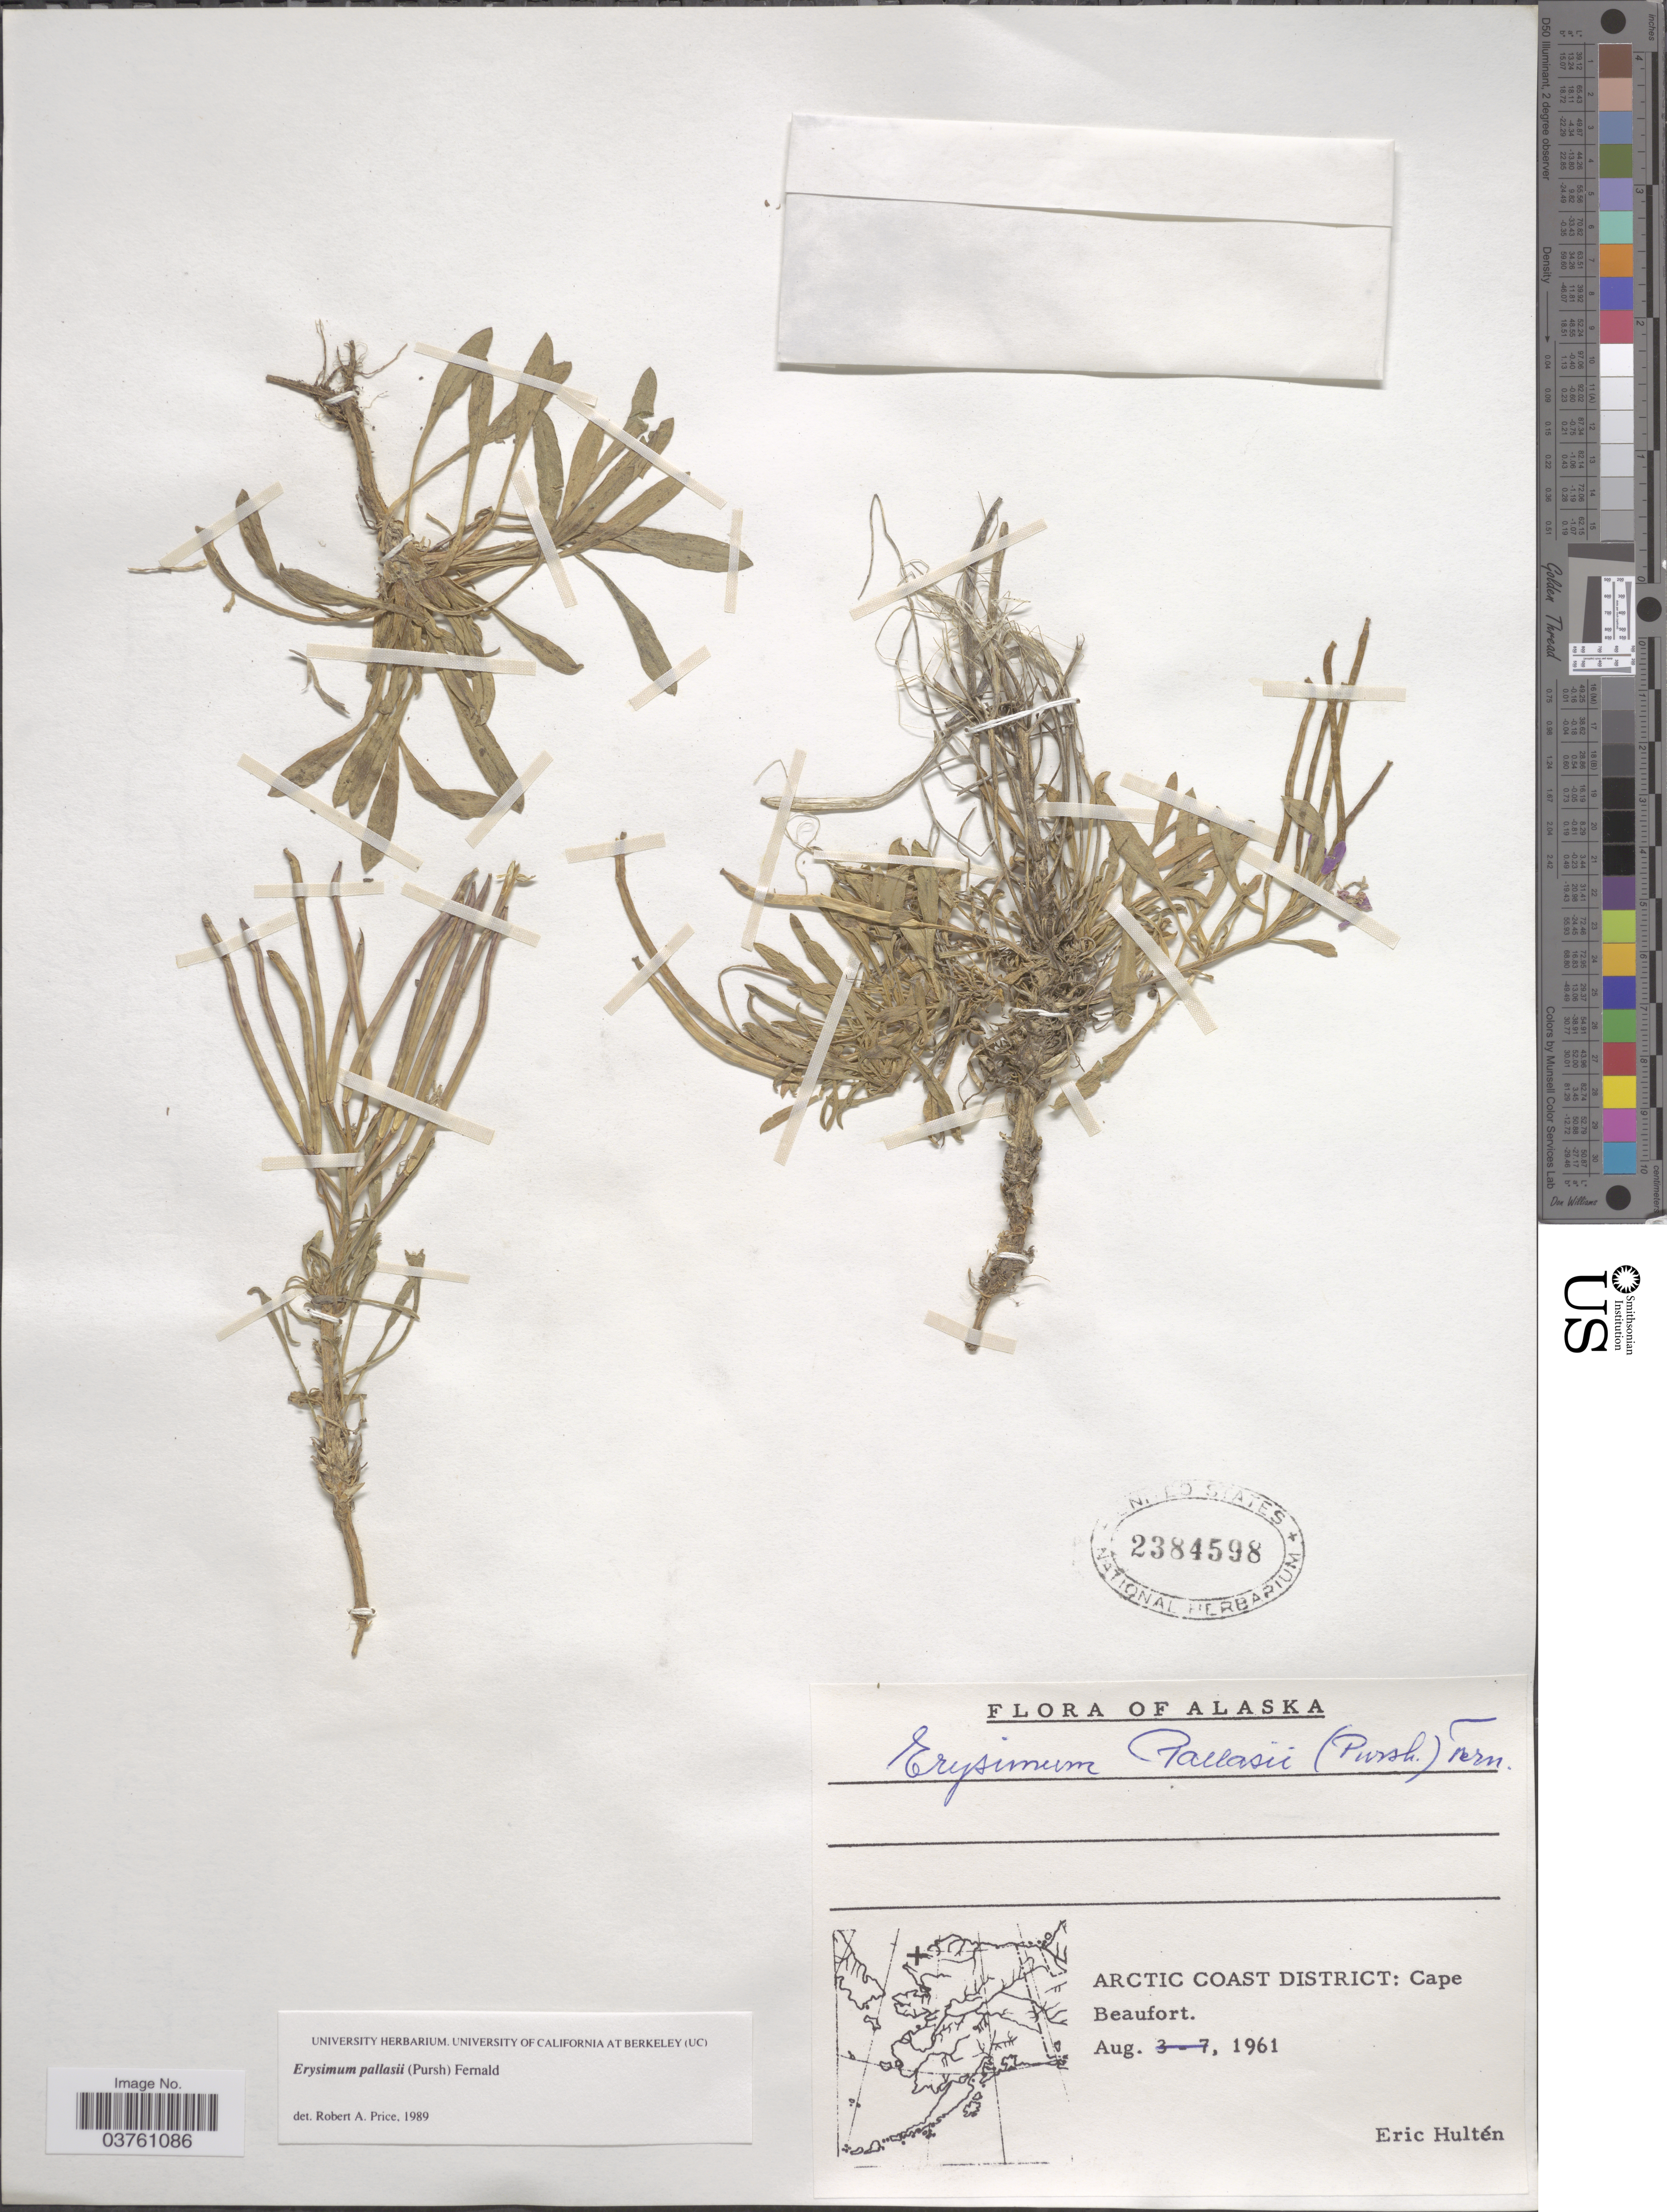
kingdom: Plantae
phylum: Tracheophyta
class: Magnoliopsida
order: Brassicales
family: Brassicaceae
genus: Erysimum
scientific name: Erysimum pallasii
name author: (Pursh) Fernald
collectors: E. G. Hultén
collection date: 1961-08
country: United States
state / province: Alaska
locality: Arctic Coast District: Cape Beaufort.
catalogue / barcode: US 2384598